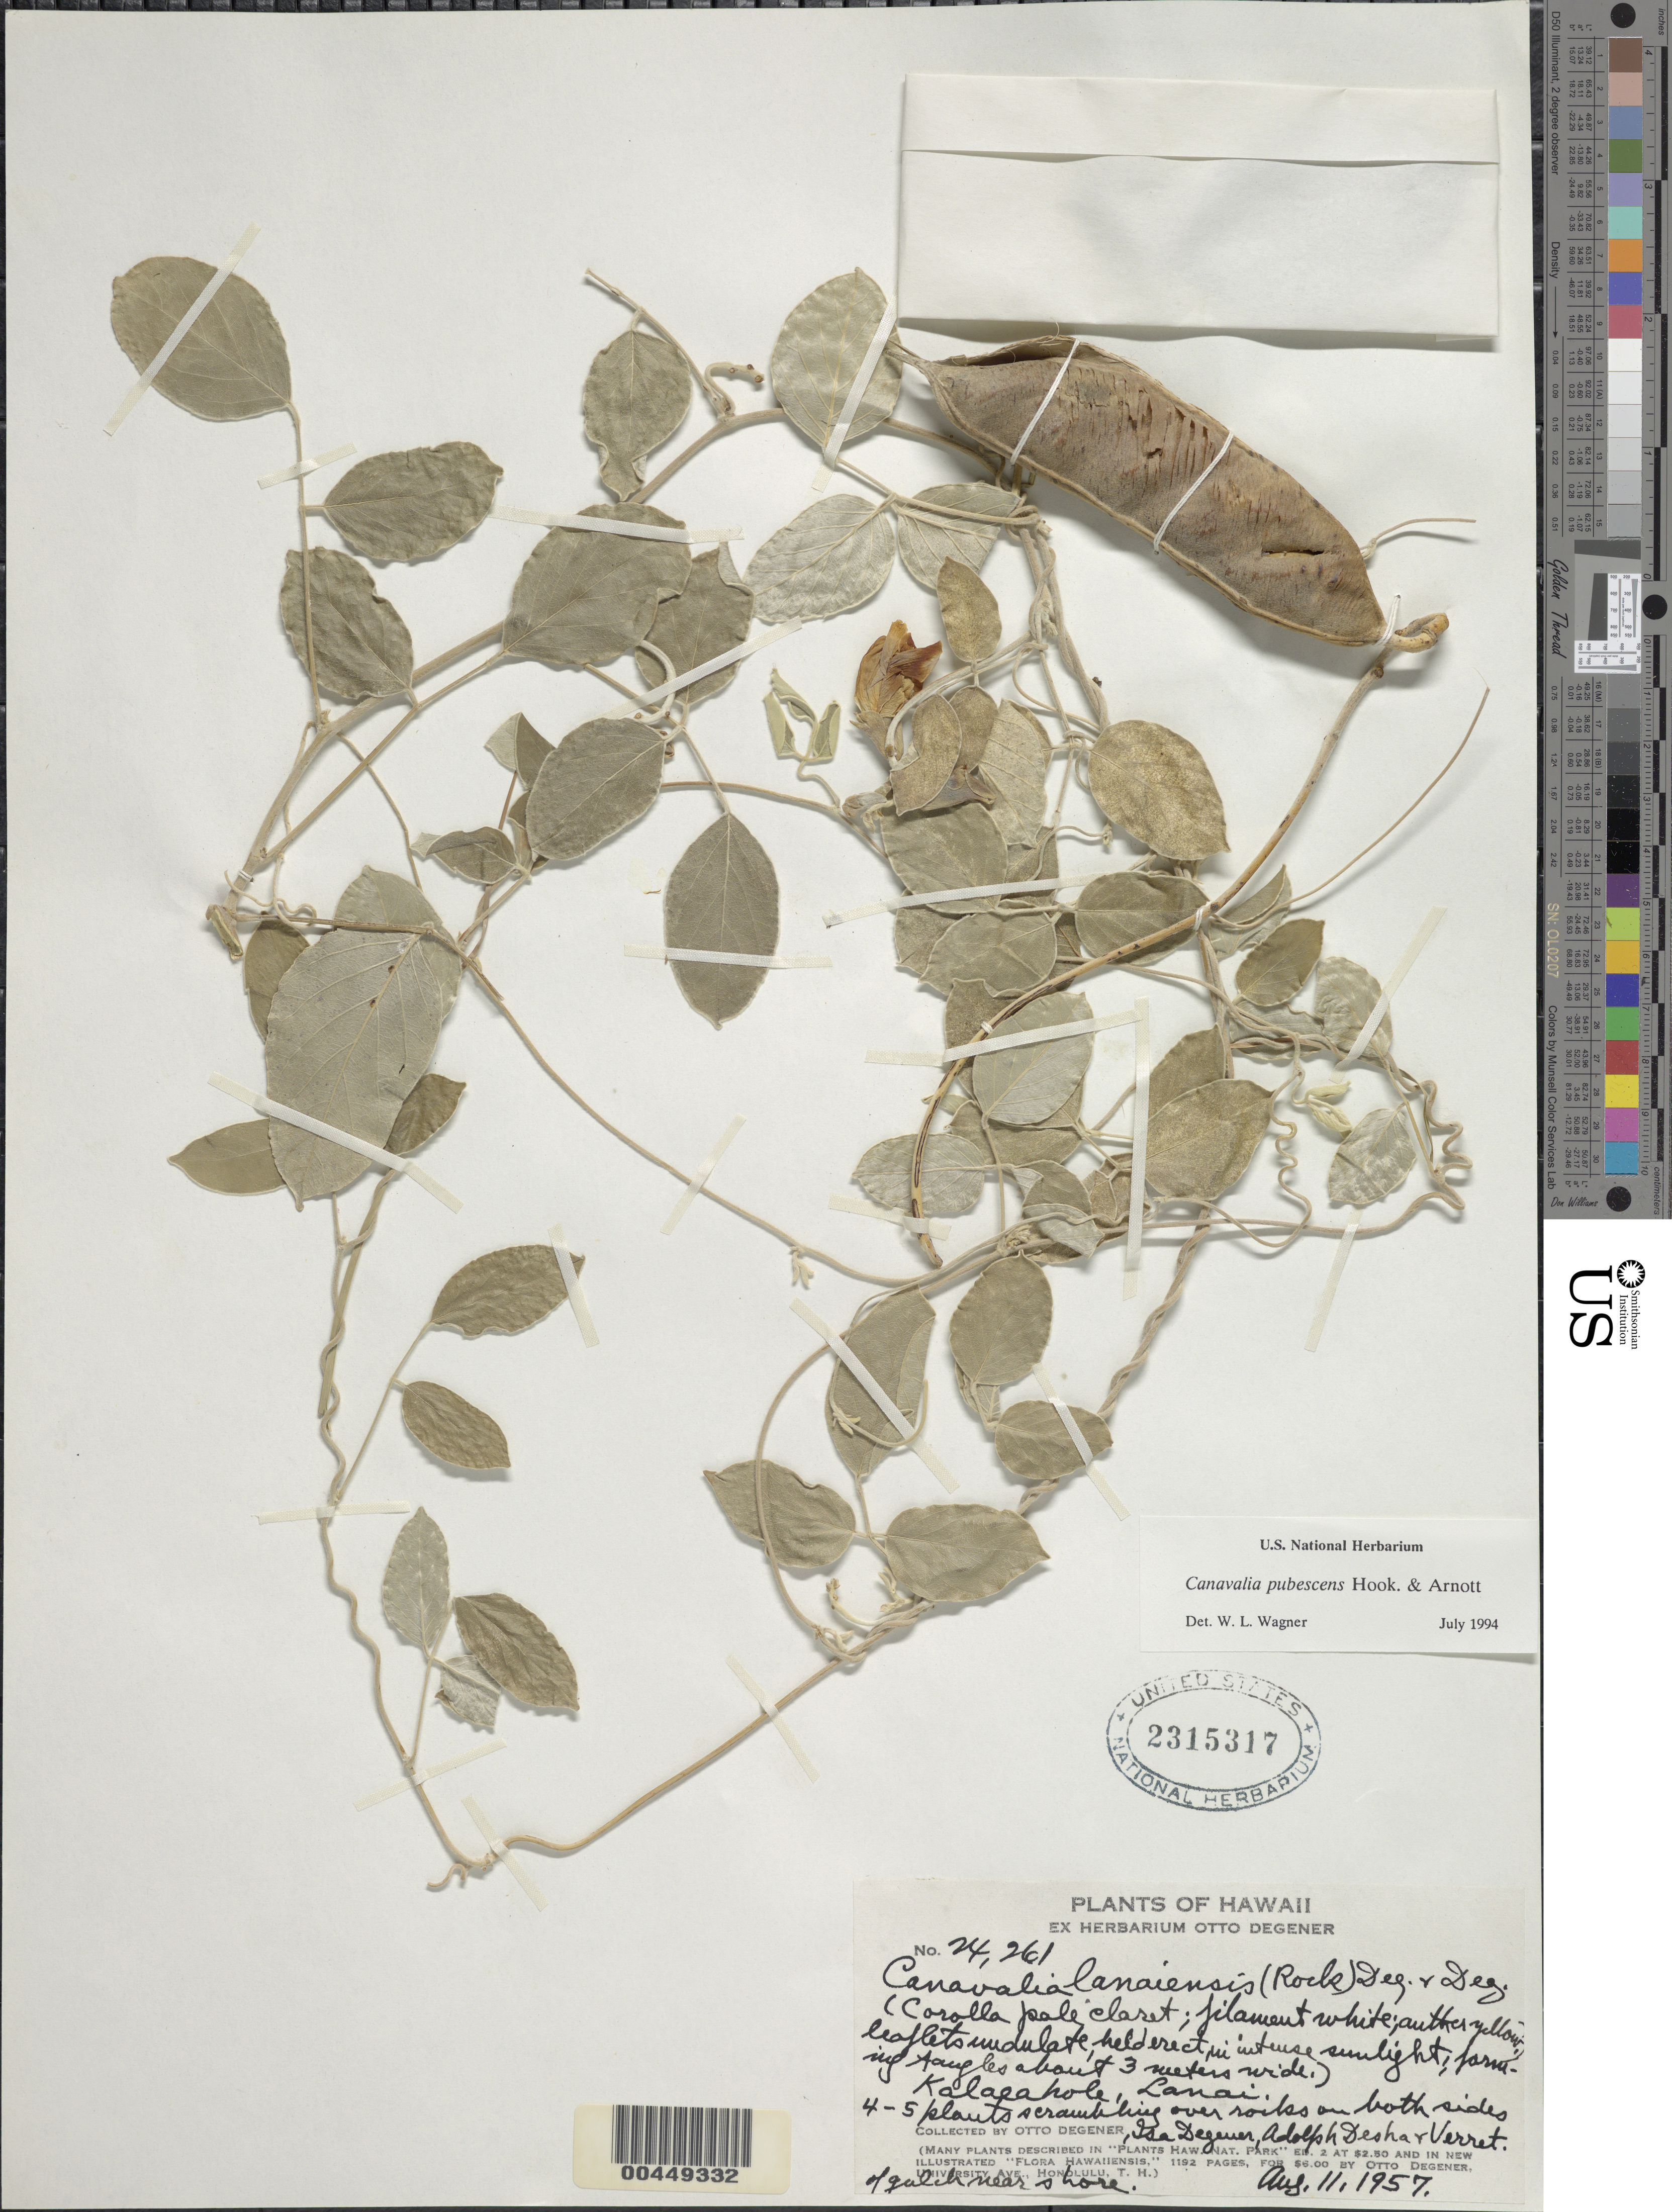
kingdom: Plantae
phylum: Tracheophyta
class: Magnoliopsida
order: Fabales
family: Fabaceae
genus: Canavalia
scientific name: Canavalia pubescens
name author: Hook. & Arn.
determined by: Wagner, W. L., (BOT), Smithsonian Institution - National Museum of Natural History (UNITED STATES)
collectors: O. Degener, I. Degener, A. Desha & Verret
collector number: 24261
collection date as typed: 11 Aug 1957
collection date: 1957-08-11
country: United States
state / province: Hawaii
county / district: Maui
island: Lana'i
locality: Kalaeahole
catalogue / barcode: US 2315317